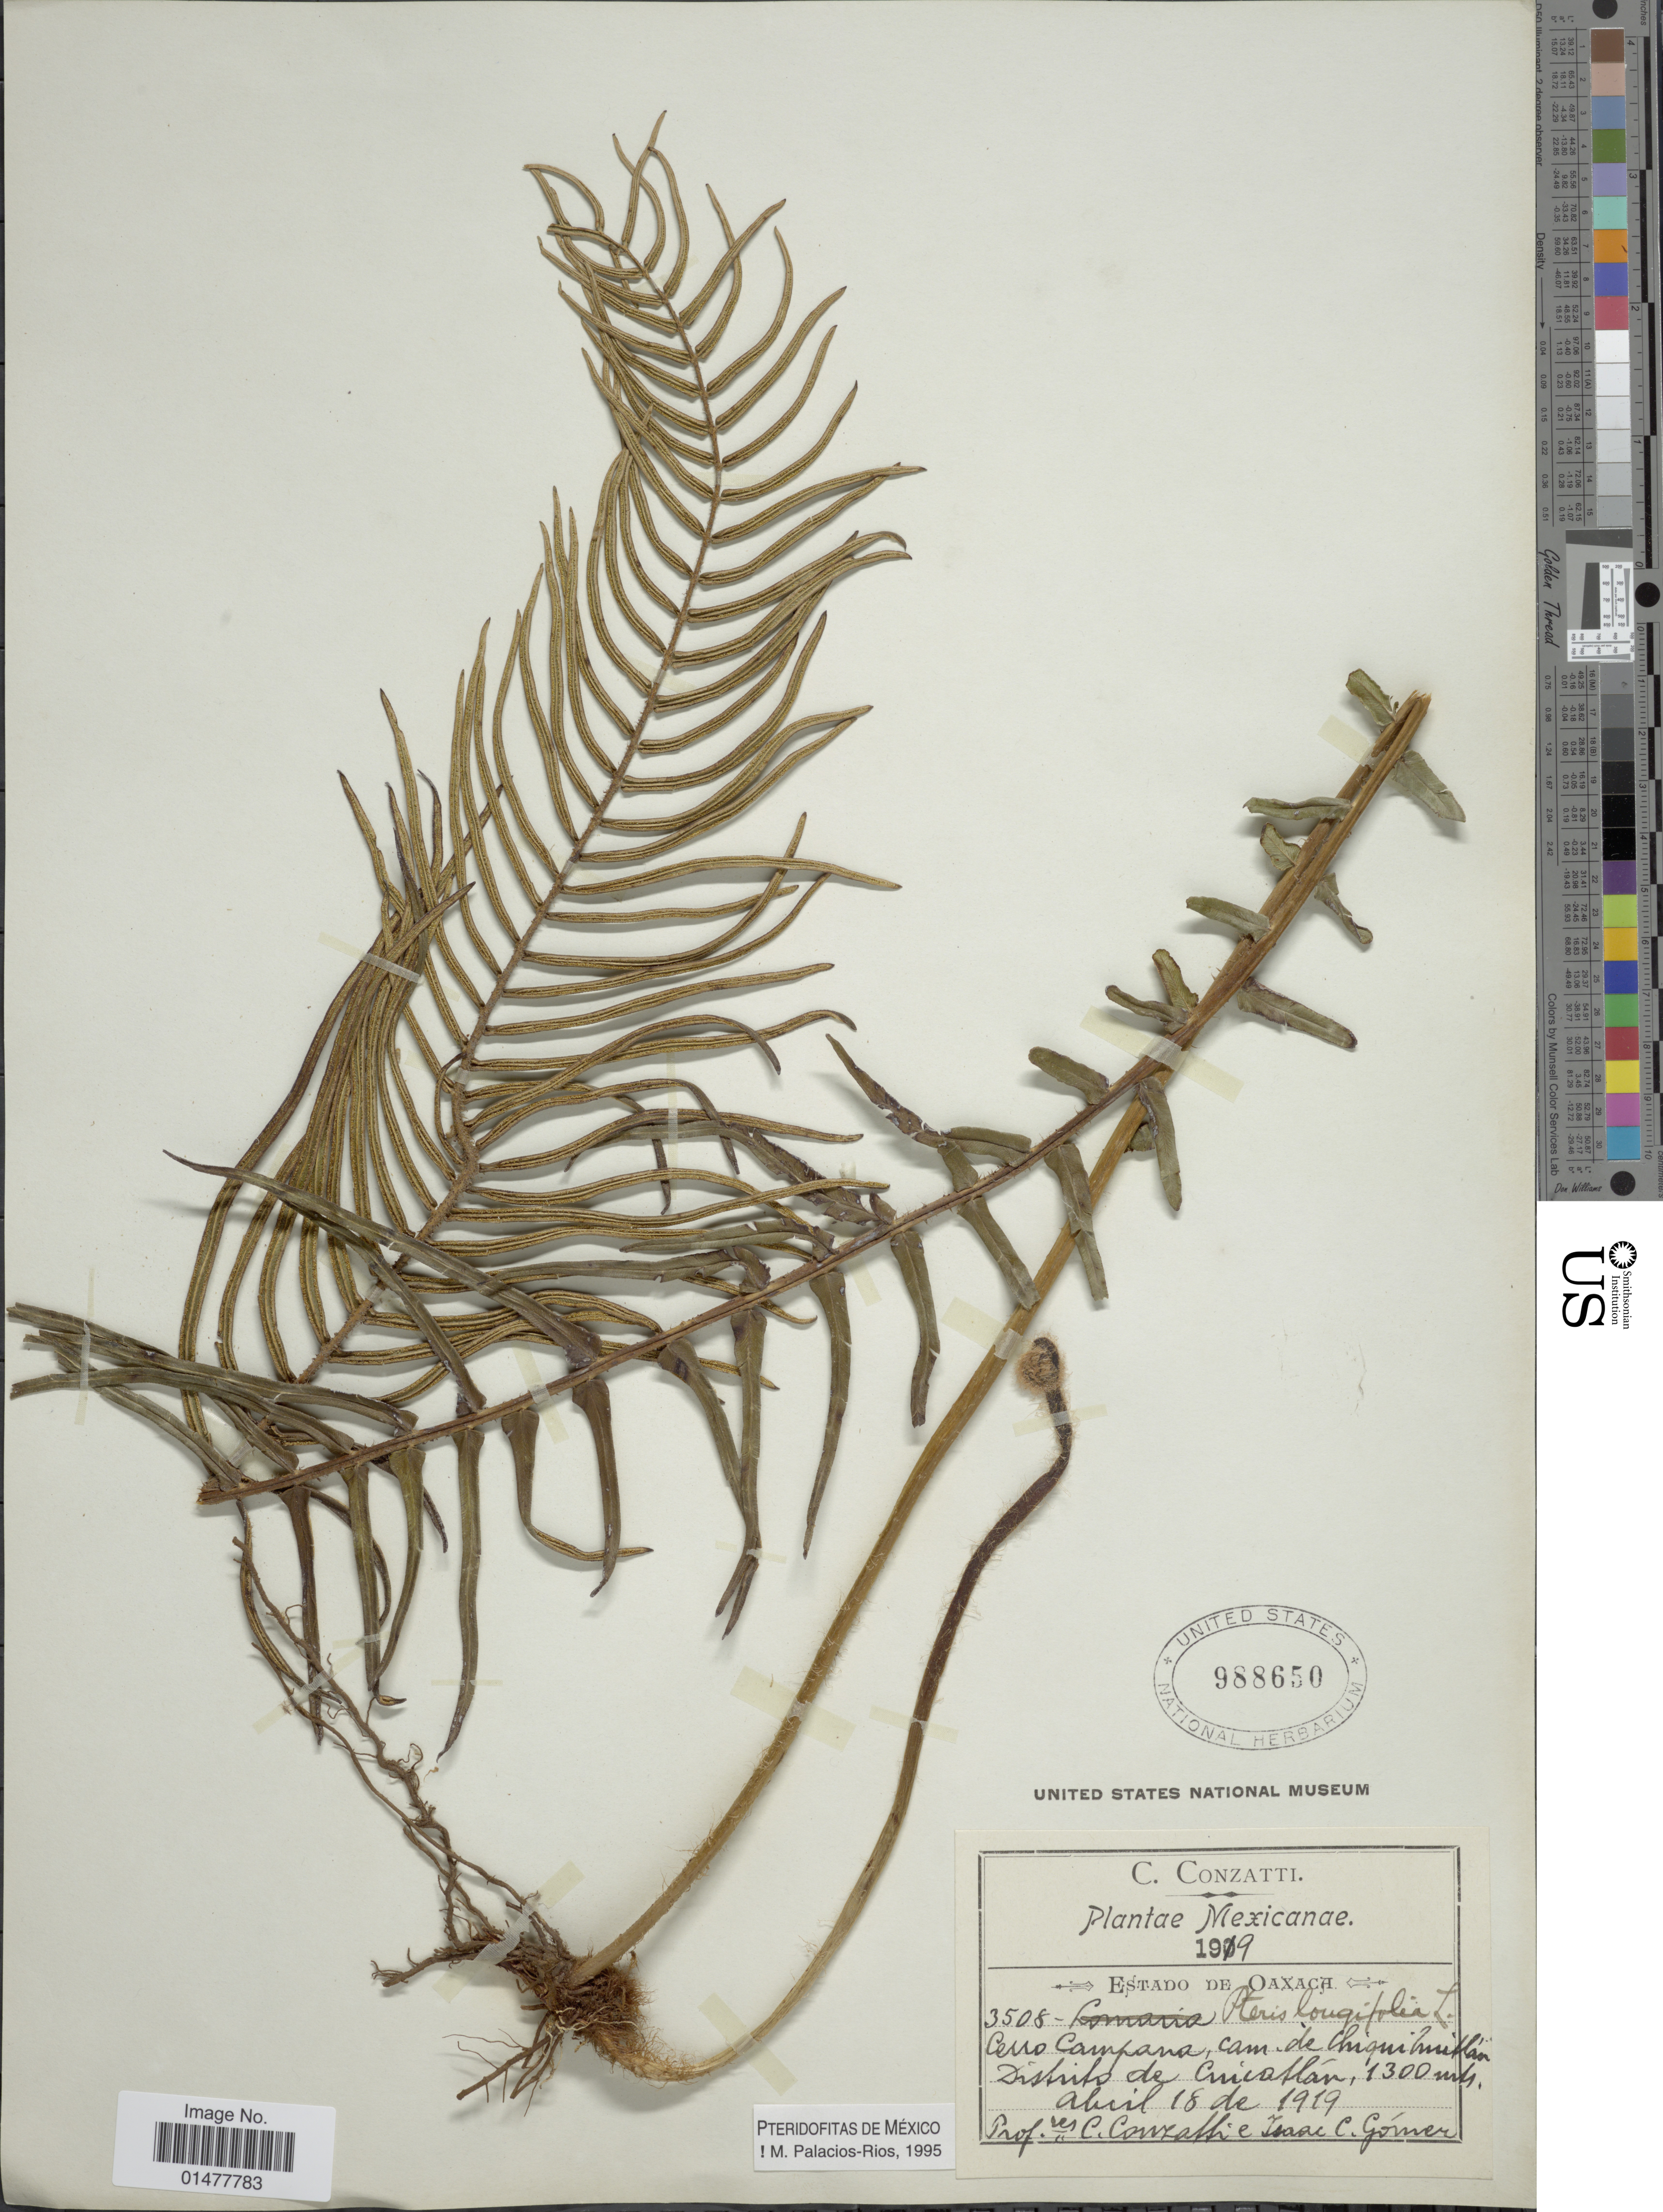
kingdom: Plantae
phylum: Tracheophyta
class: Polypodiopsida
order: Polypodiales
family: Pteridaceae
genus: Pteris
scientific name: Pteris longifolia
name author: L.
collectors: C. Conzatti & I. Gomez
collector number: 3508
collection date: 1919-04-18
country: Mexico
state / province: Oaxaca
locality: Cerro Campana, cam de chiquihuitlan, Distrito de Cuicatlán.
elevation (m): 1300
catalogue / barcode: US 988650